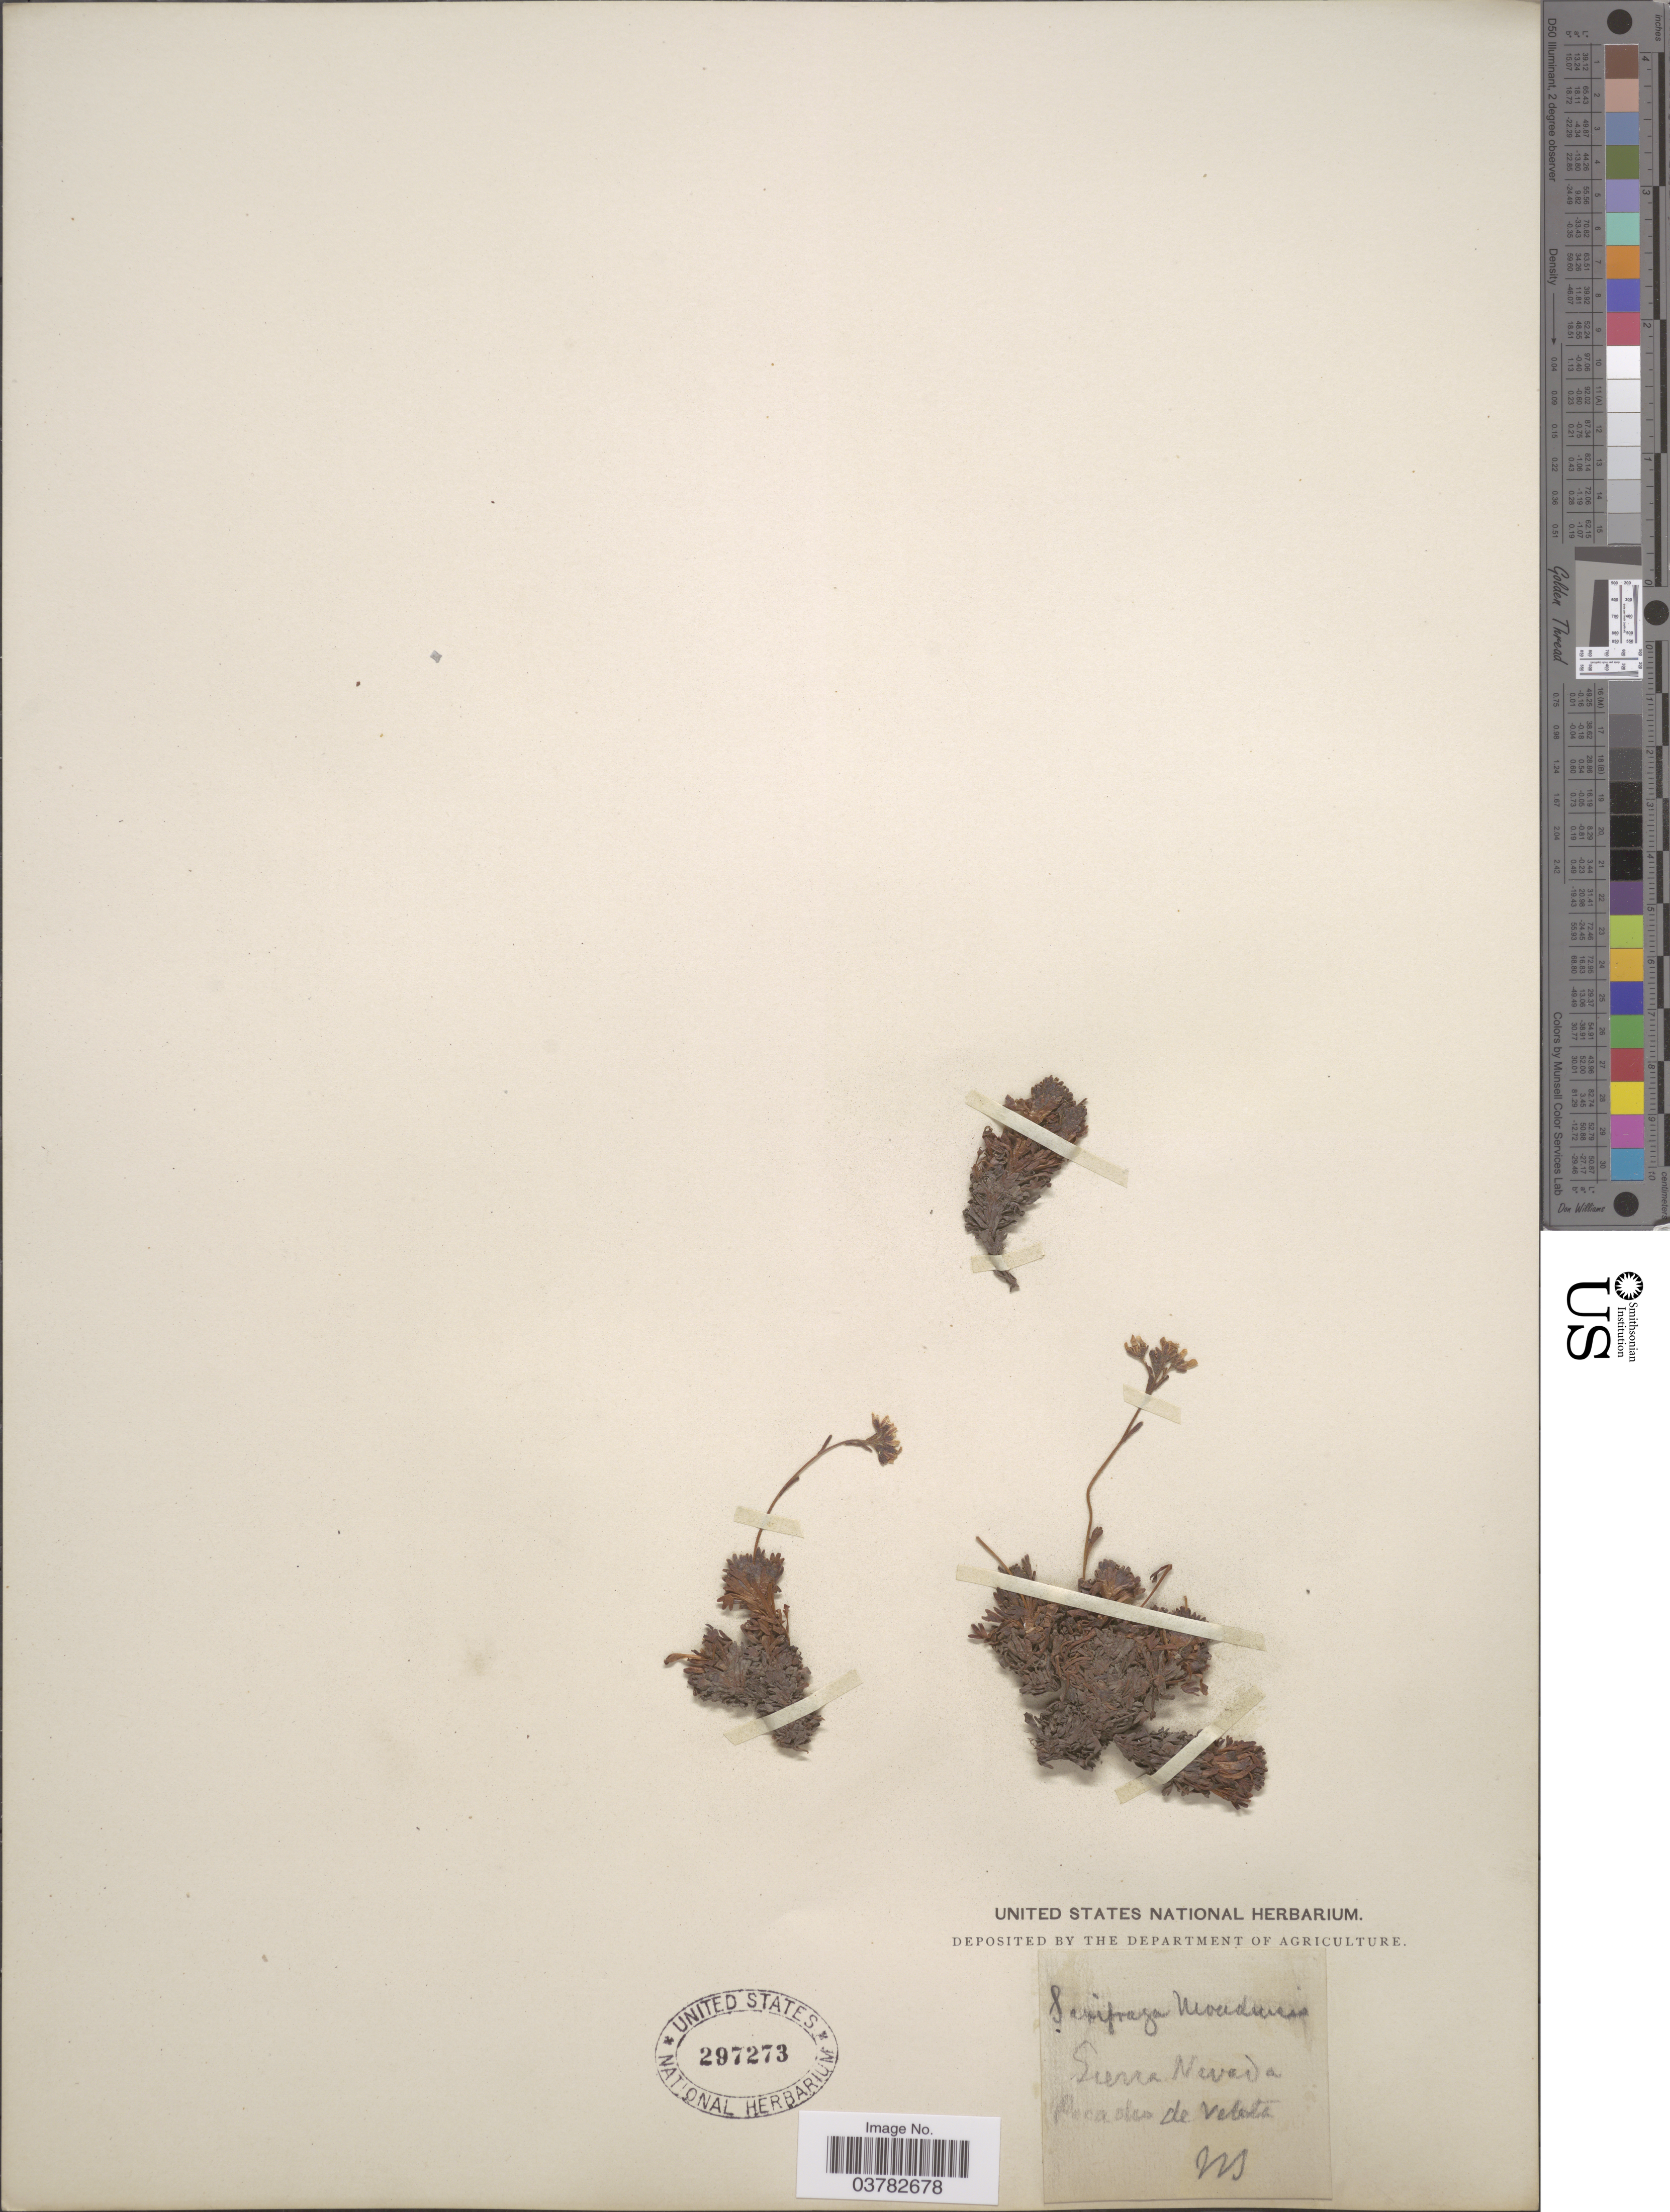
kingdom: Plantae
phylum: Tracheophyta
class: Magnoliopsida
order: Saxifragales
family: Saxifragaceae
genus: Saxifraga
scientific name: Saxifraga nevadensis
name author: Boiss.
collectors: M.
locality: Sierra Nevada. Pecades de Velota. [interpreted]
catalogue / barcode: US 297273